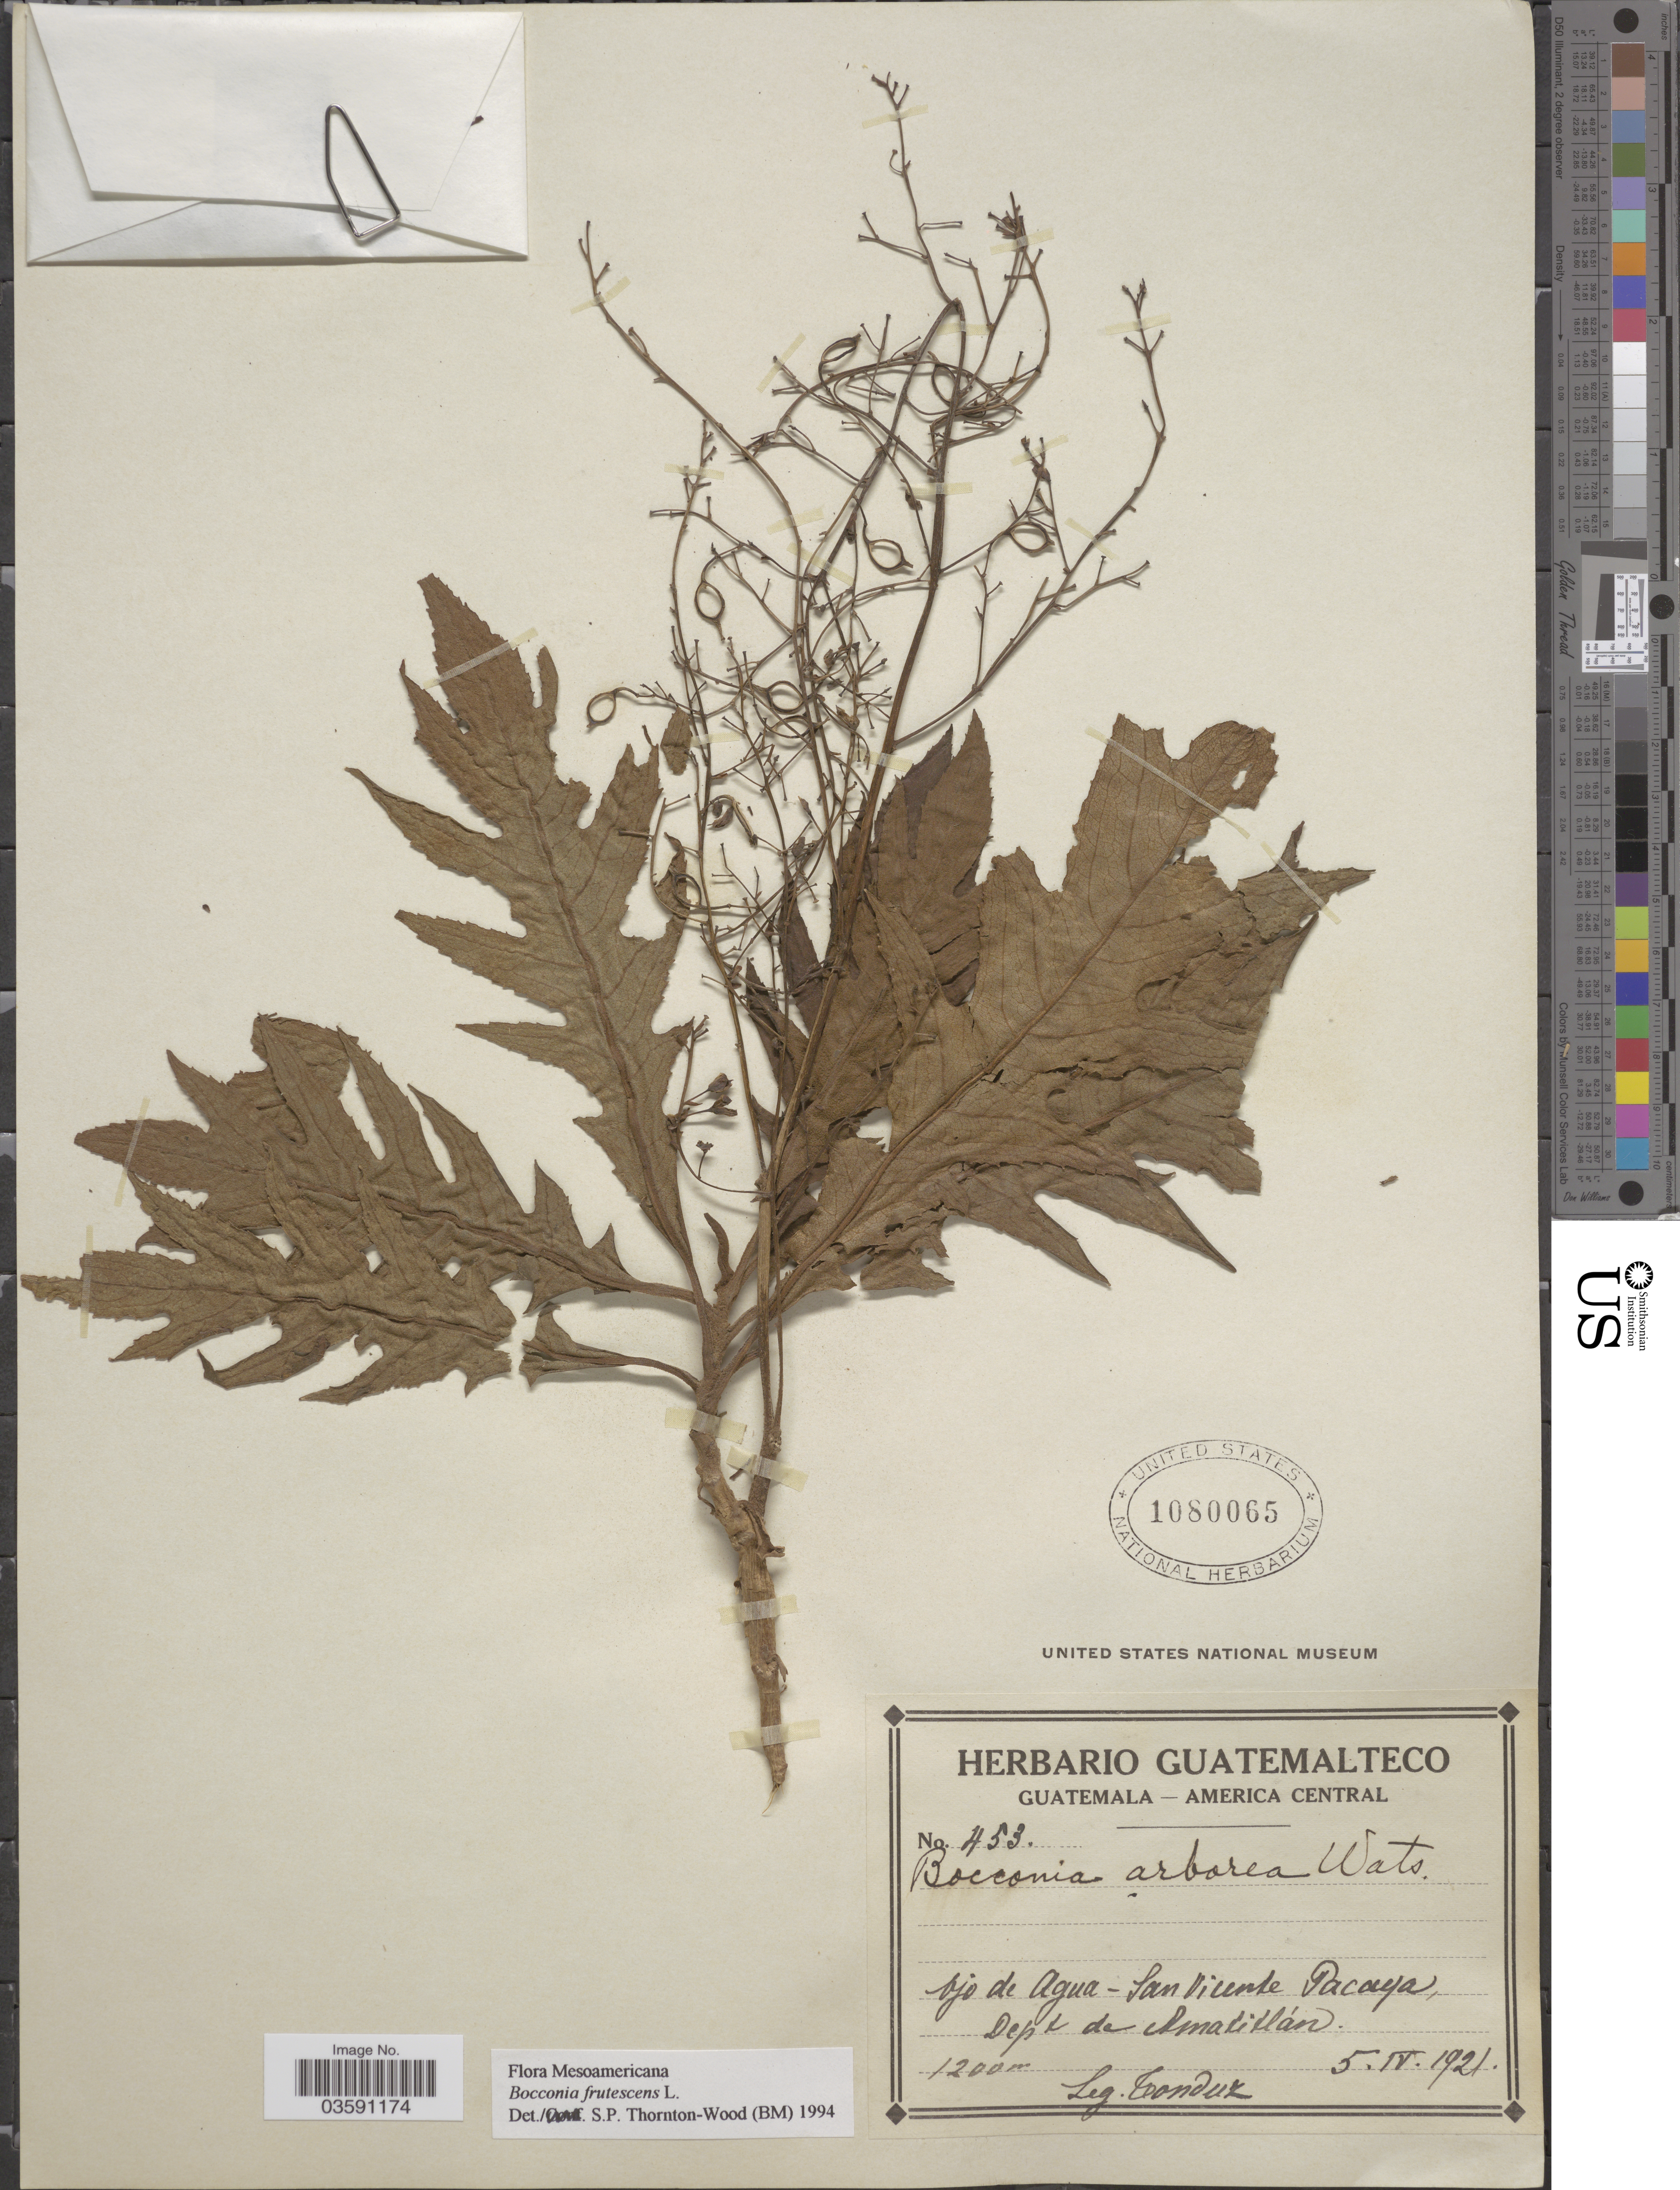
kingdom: Plantae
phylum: Tracheophyta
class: Magnoliopsida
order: Ranunculales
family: Papaveraceae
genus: Bocconia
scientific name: Bocconia frutescens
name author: L.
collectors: Tonduz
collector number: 453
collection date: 1921-04-05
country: Guatemala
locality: Ojo de Agua-San Vicente Pacaya, Dept de Amatitlán.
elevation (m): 1200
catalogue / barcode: US 1080065